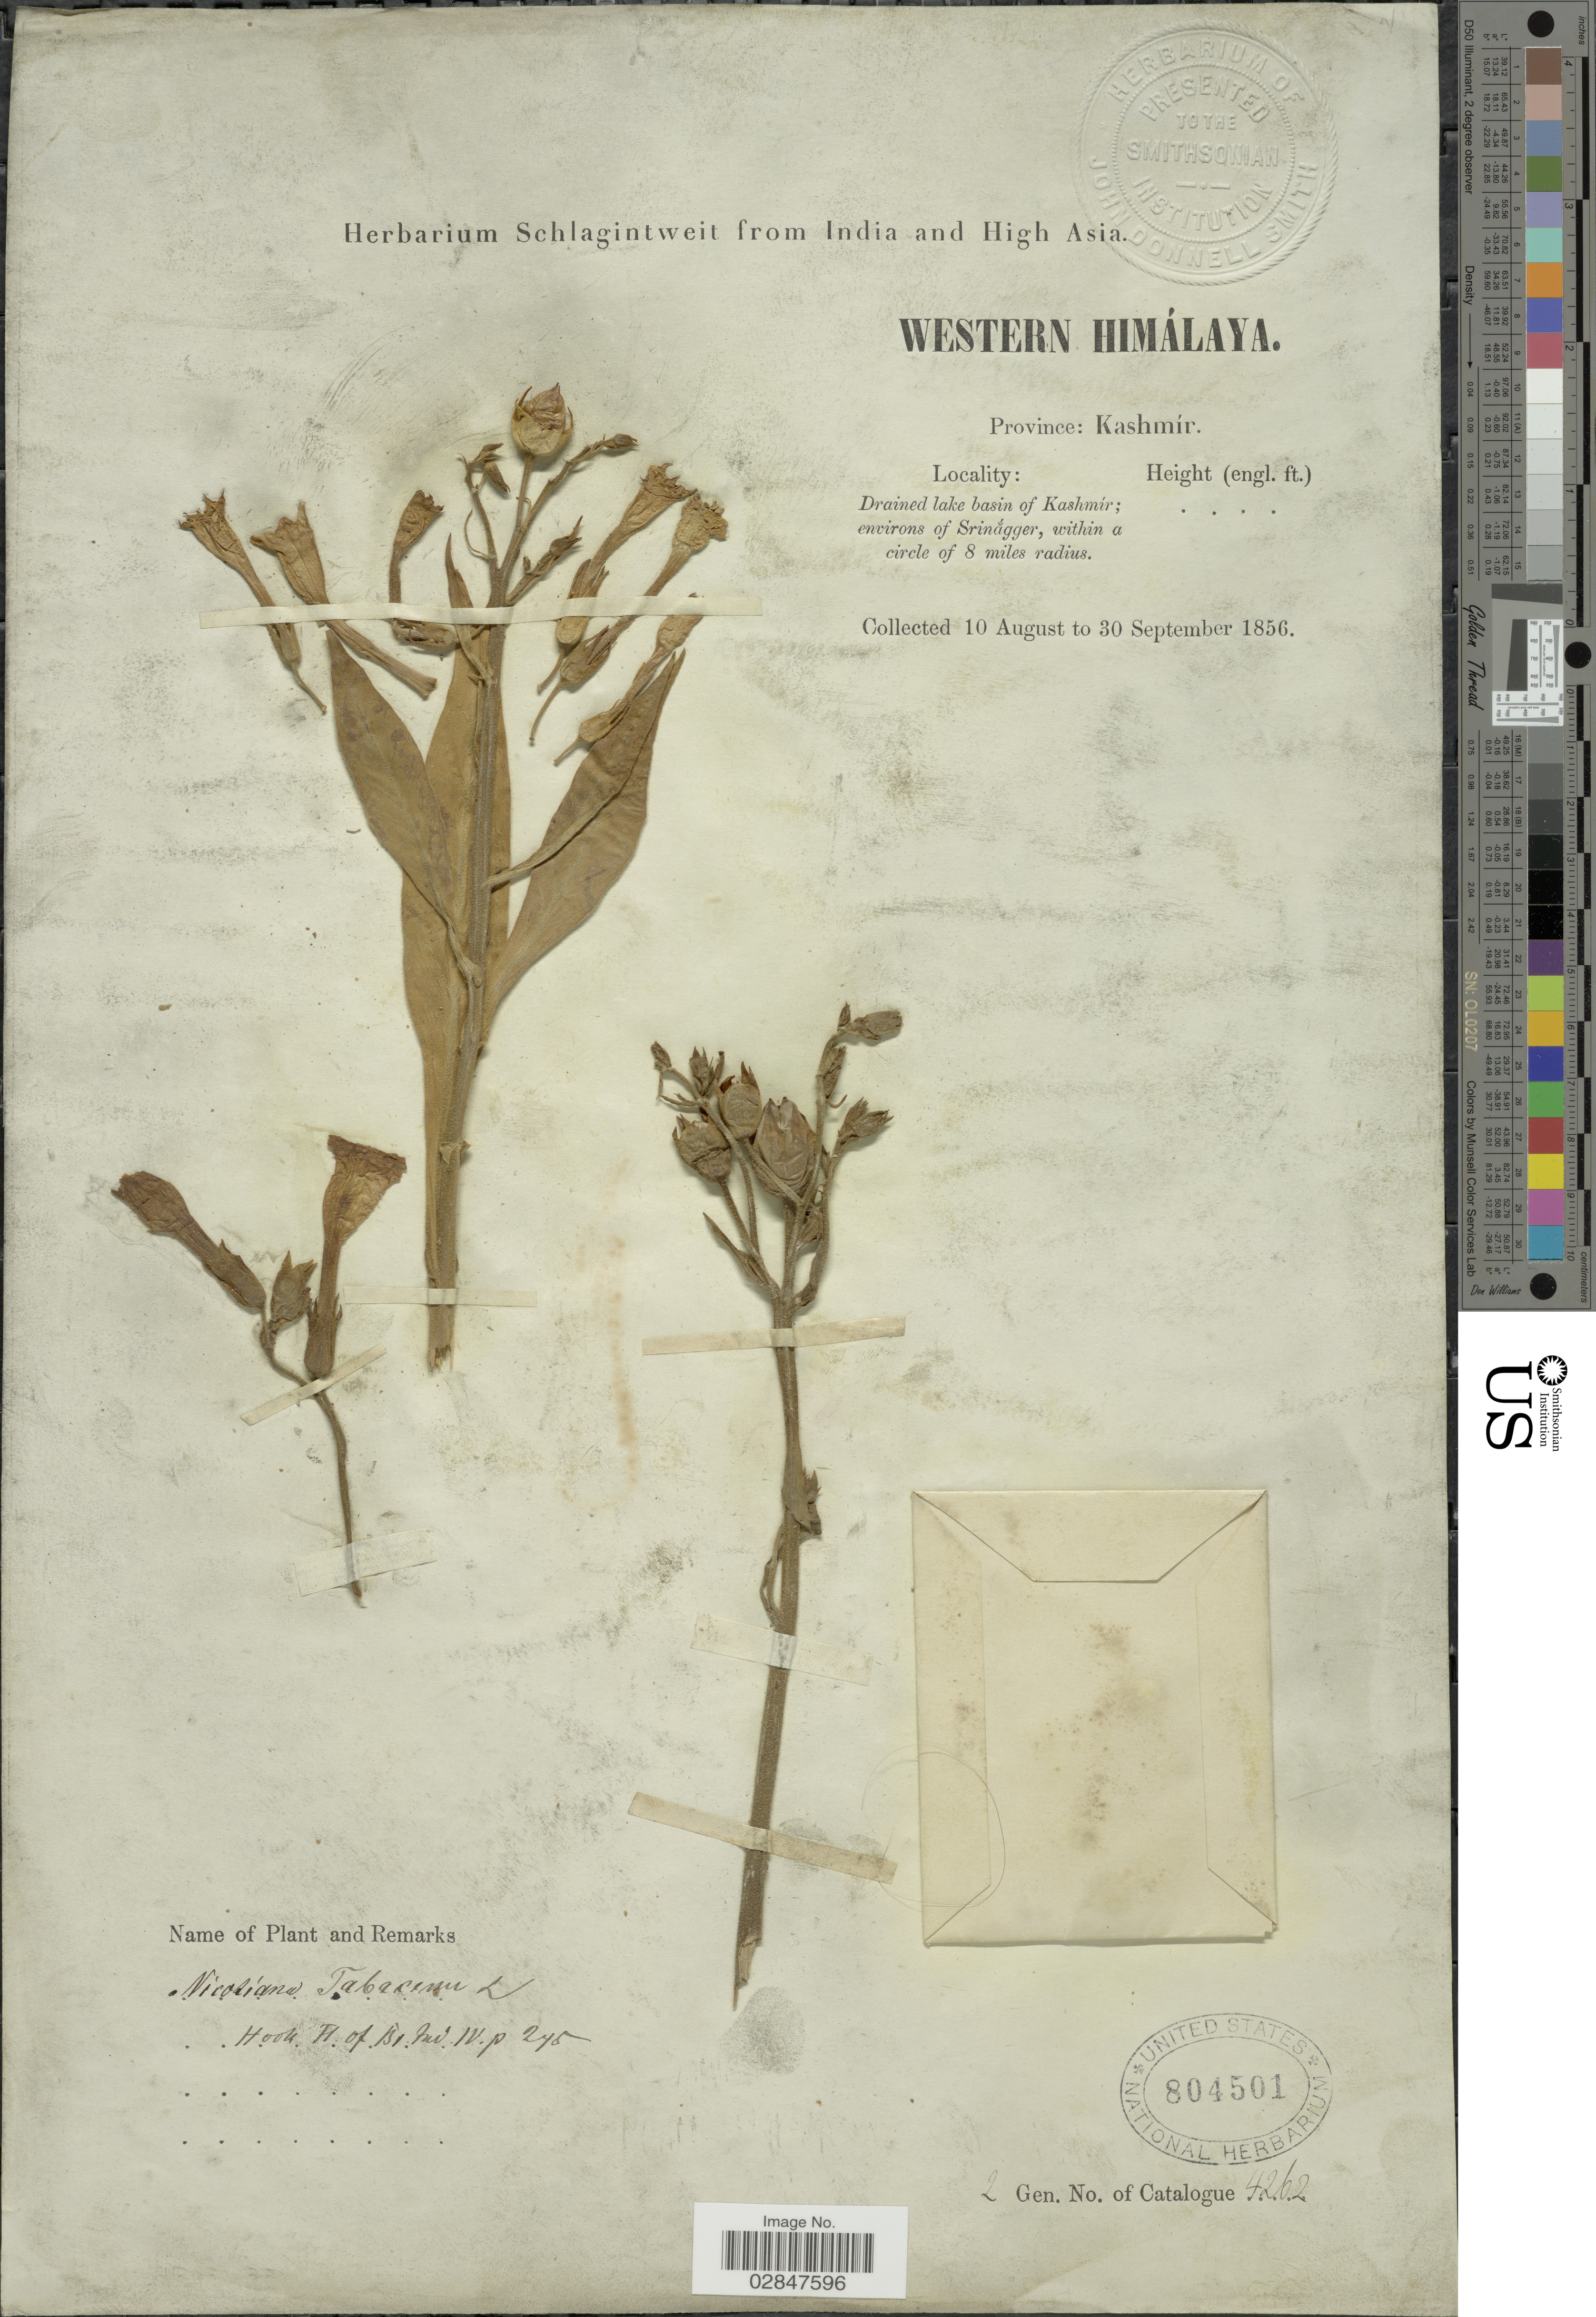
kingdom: Plantae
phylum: Tracheophyta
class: Magnoliopsida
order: Solanales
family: Solanaceae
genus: Nicotiana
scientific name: Nicotiana tabacum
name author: L.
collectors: ex herb. Schlagintweit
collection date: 1856-08-10/1856-09-30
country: India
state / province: Jammu and Kashmir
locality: Western Himálaya. Province:Kashmír. Drained lake basin of Kashmír; environds of Srinågger, within a circle of 8 miles radius.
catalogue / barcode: US 804501